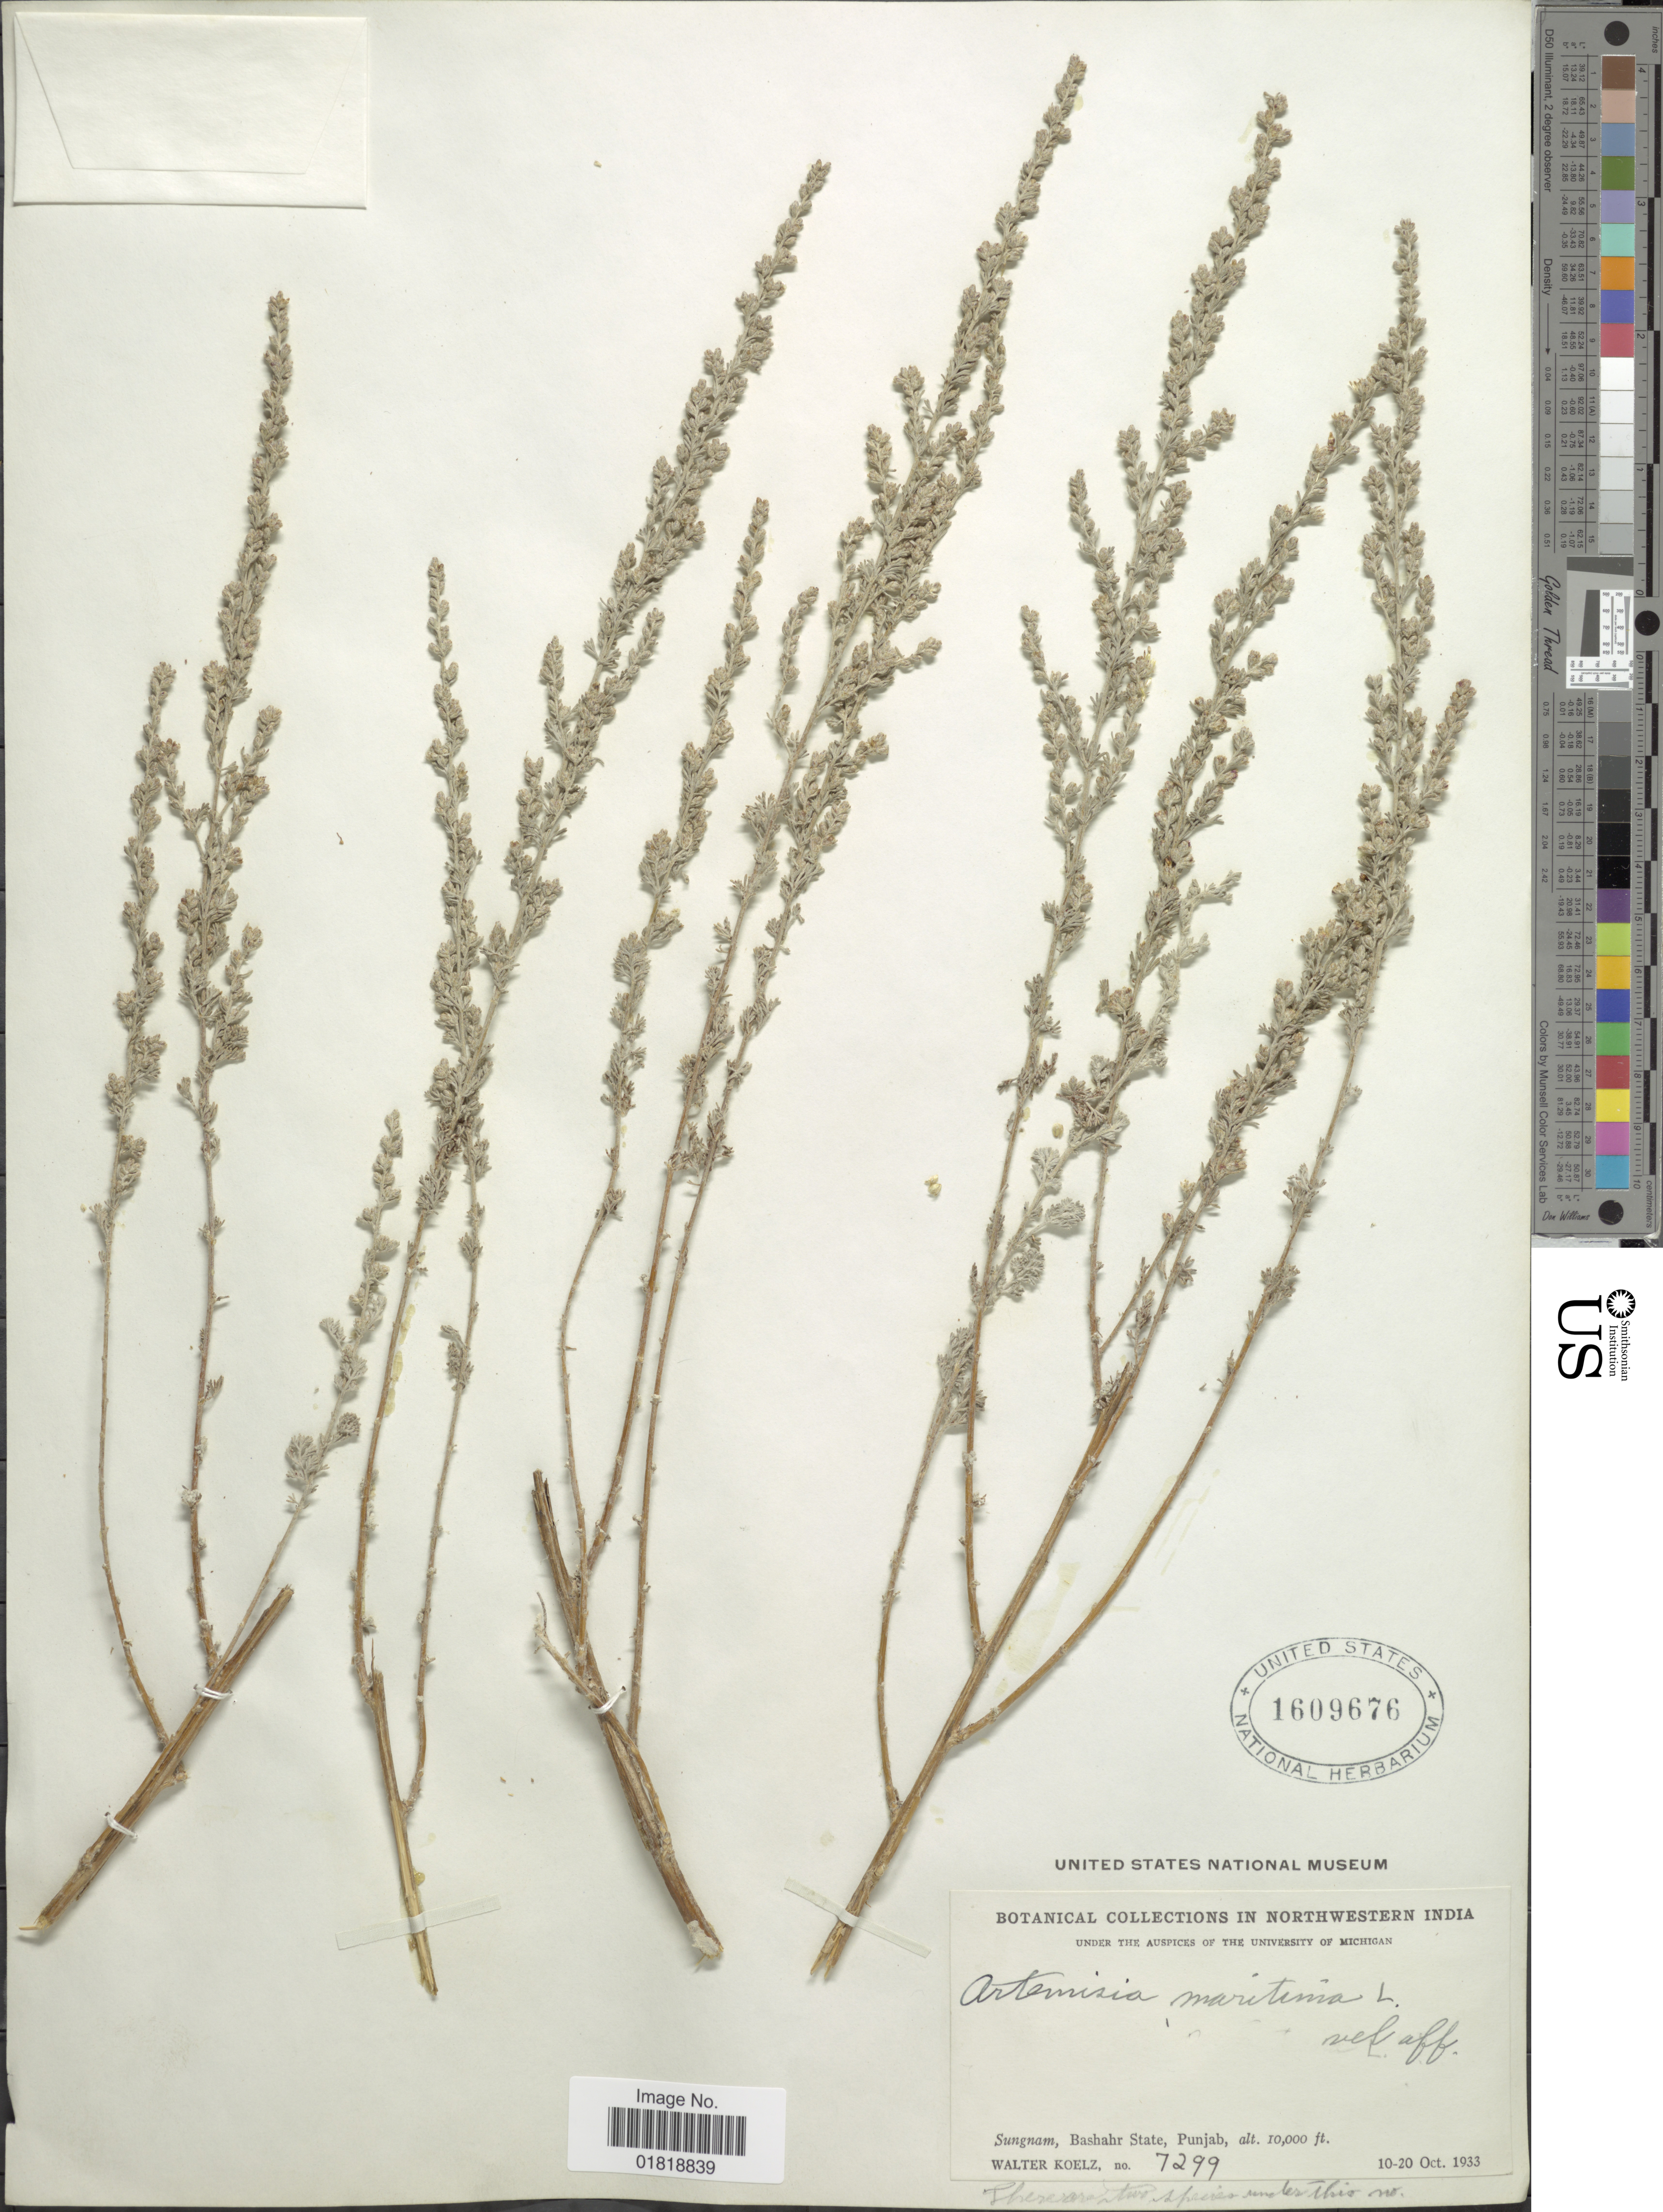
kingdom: Plantae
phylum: Tracheophyta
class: Magnoliopsida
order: Asterales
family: Asteraceae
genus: Artemisia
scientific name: Artemisia maritima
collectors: W. N. Koelz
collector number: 7299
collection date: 1933-10-10/1933-10-20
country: India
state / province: Punjab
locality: Northwestern India, Sungam, Bashahr State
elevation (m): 3048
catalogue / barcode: US 1609676